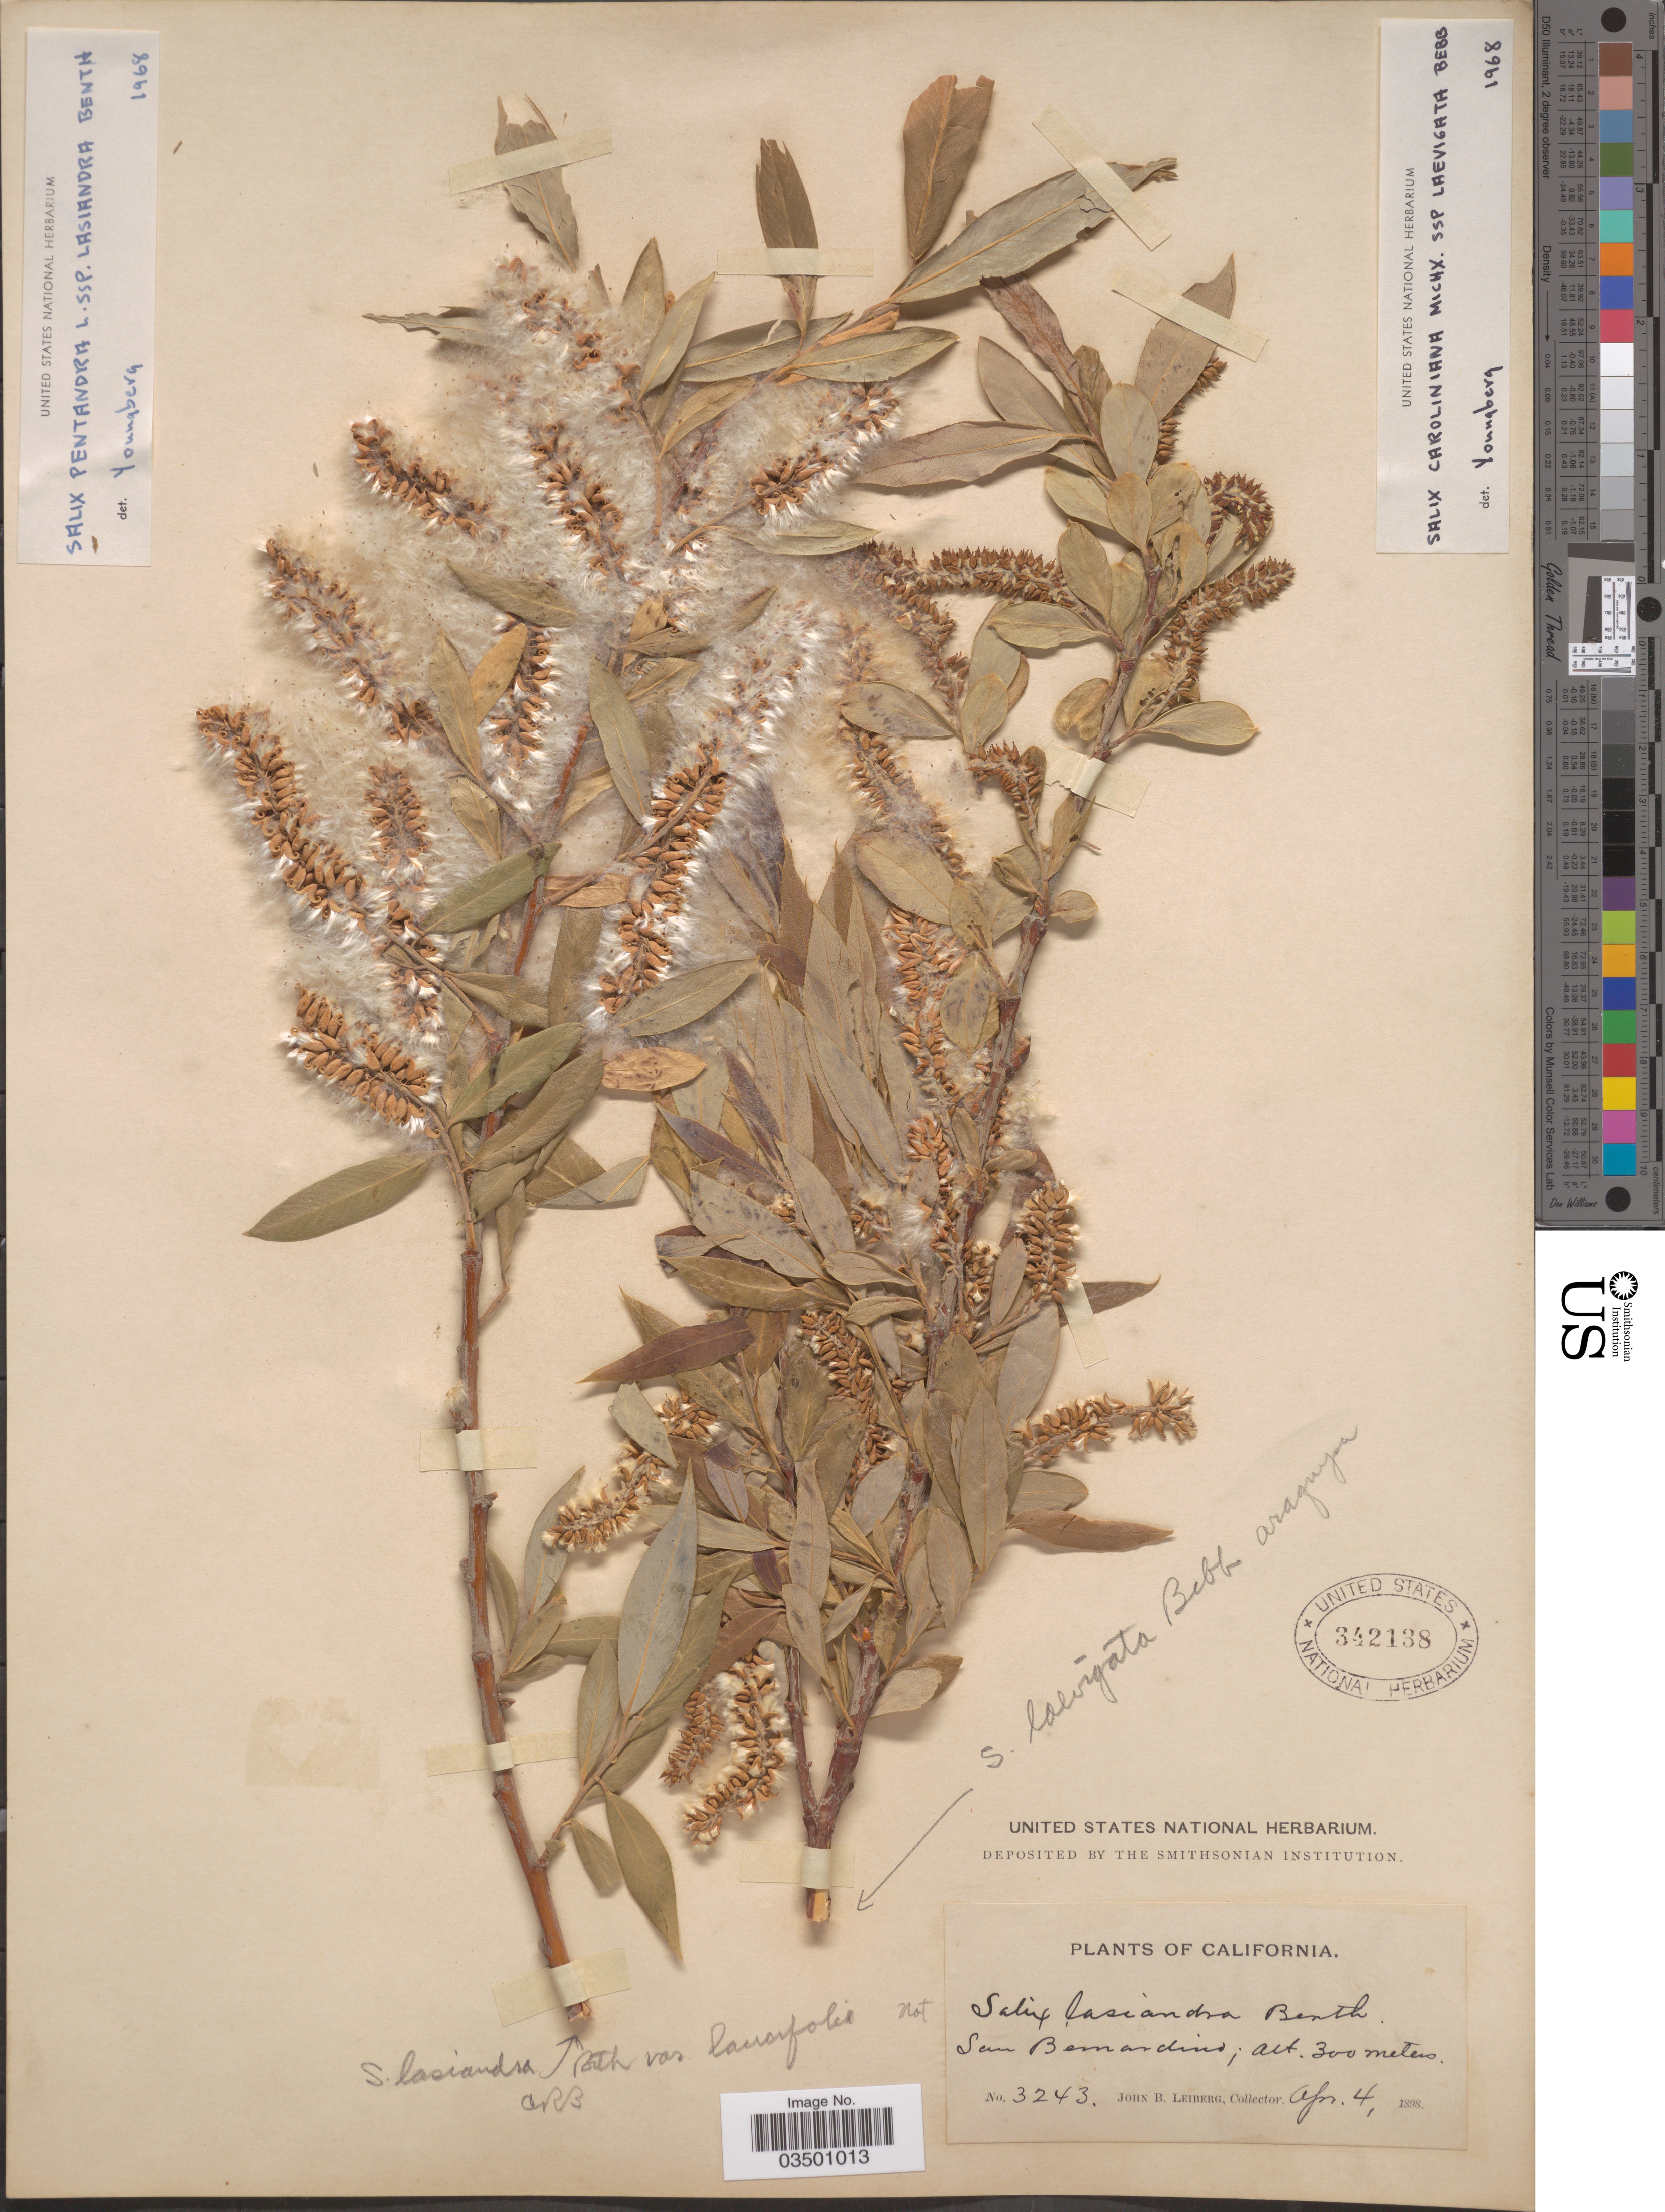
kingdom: Plantae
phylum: Tracheophyta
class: Magnoliopsida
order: Malpighiales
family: Salicaceae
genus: Salix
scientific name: Salix lasiandra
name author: Benth.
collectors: J. B. Leiberg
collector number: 3243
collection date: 1898-04-04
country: United States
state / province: California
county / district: San Bernardino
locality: San Bernardino.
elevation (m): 300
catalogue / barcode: US 342138